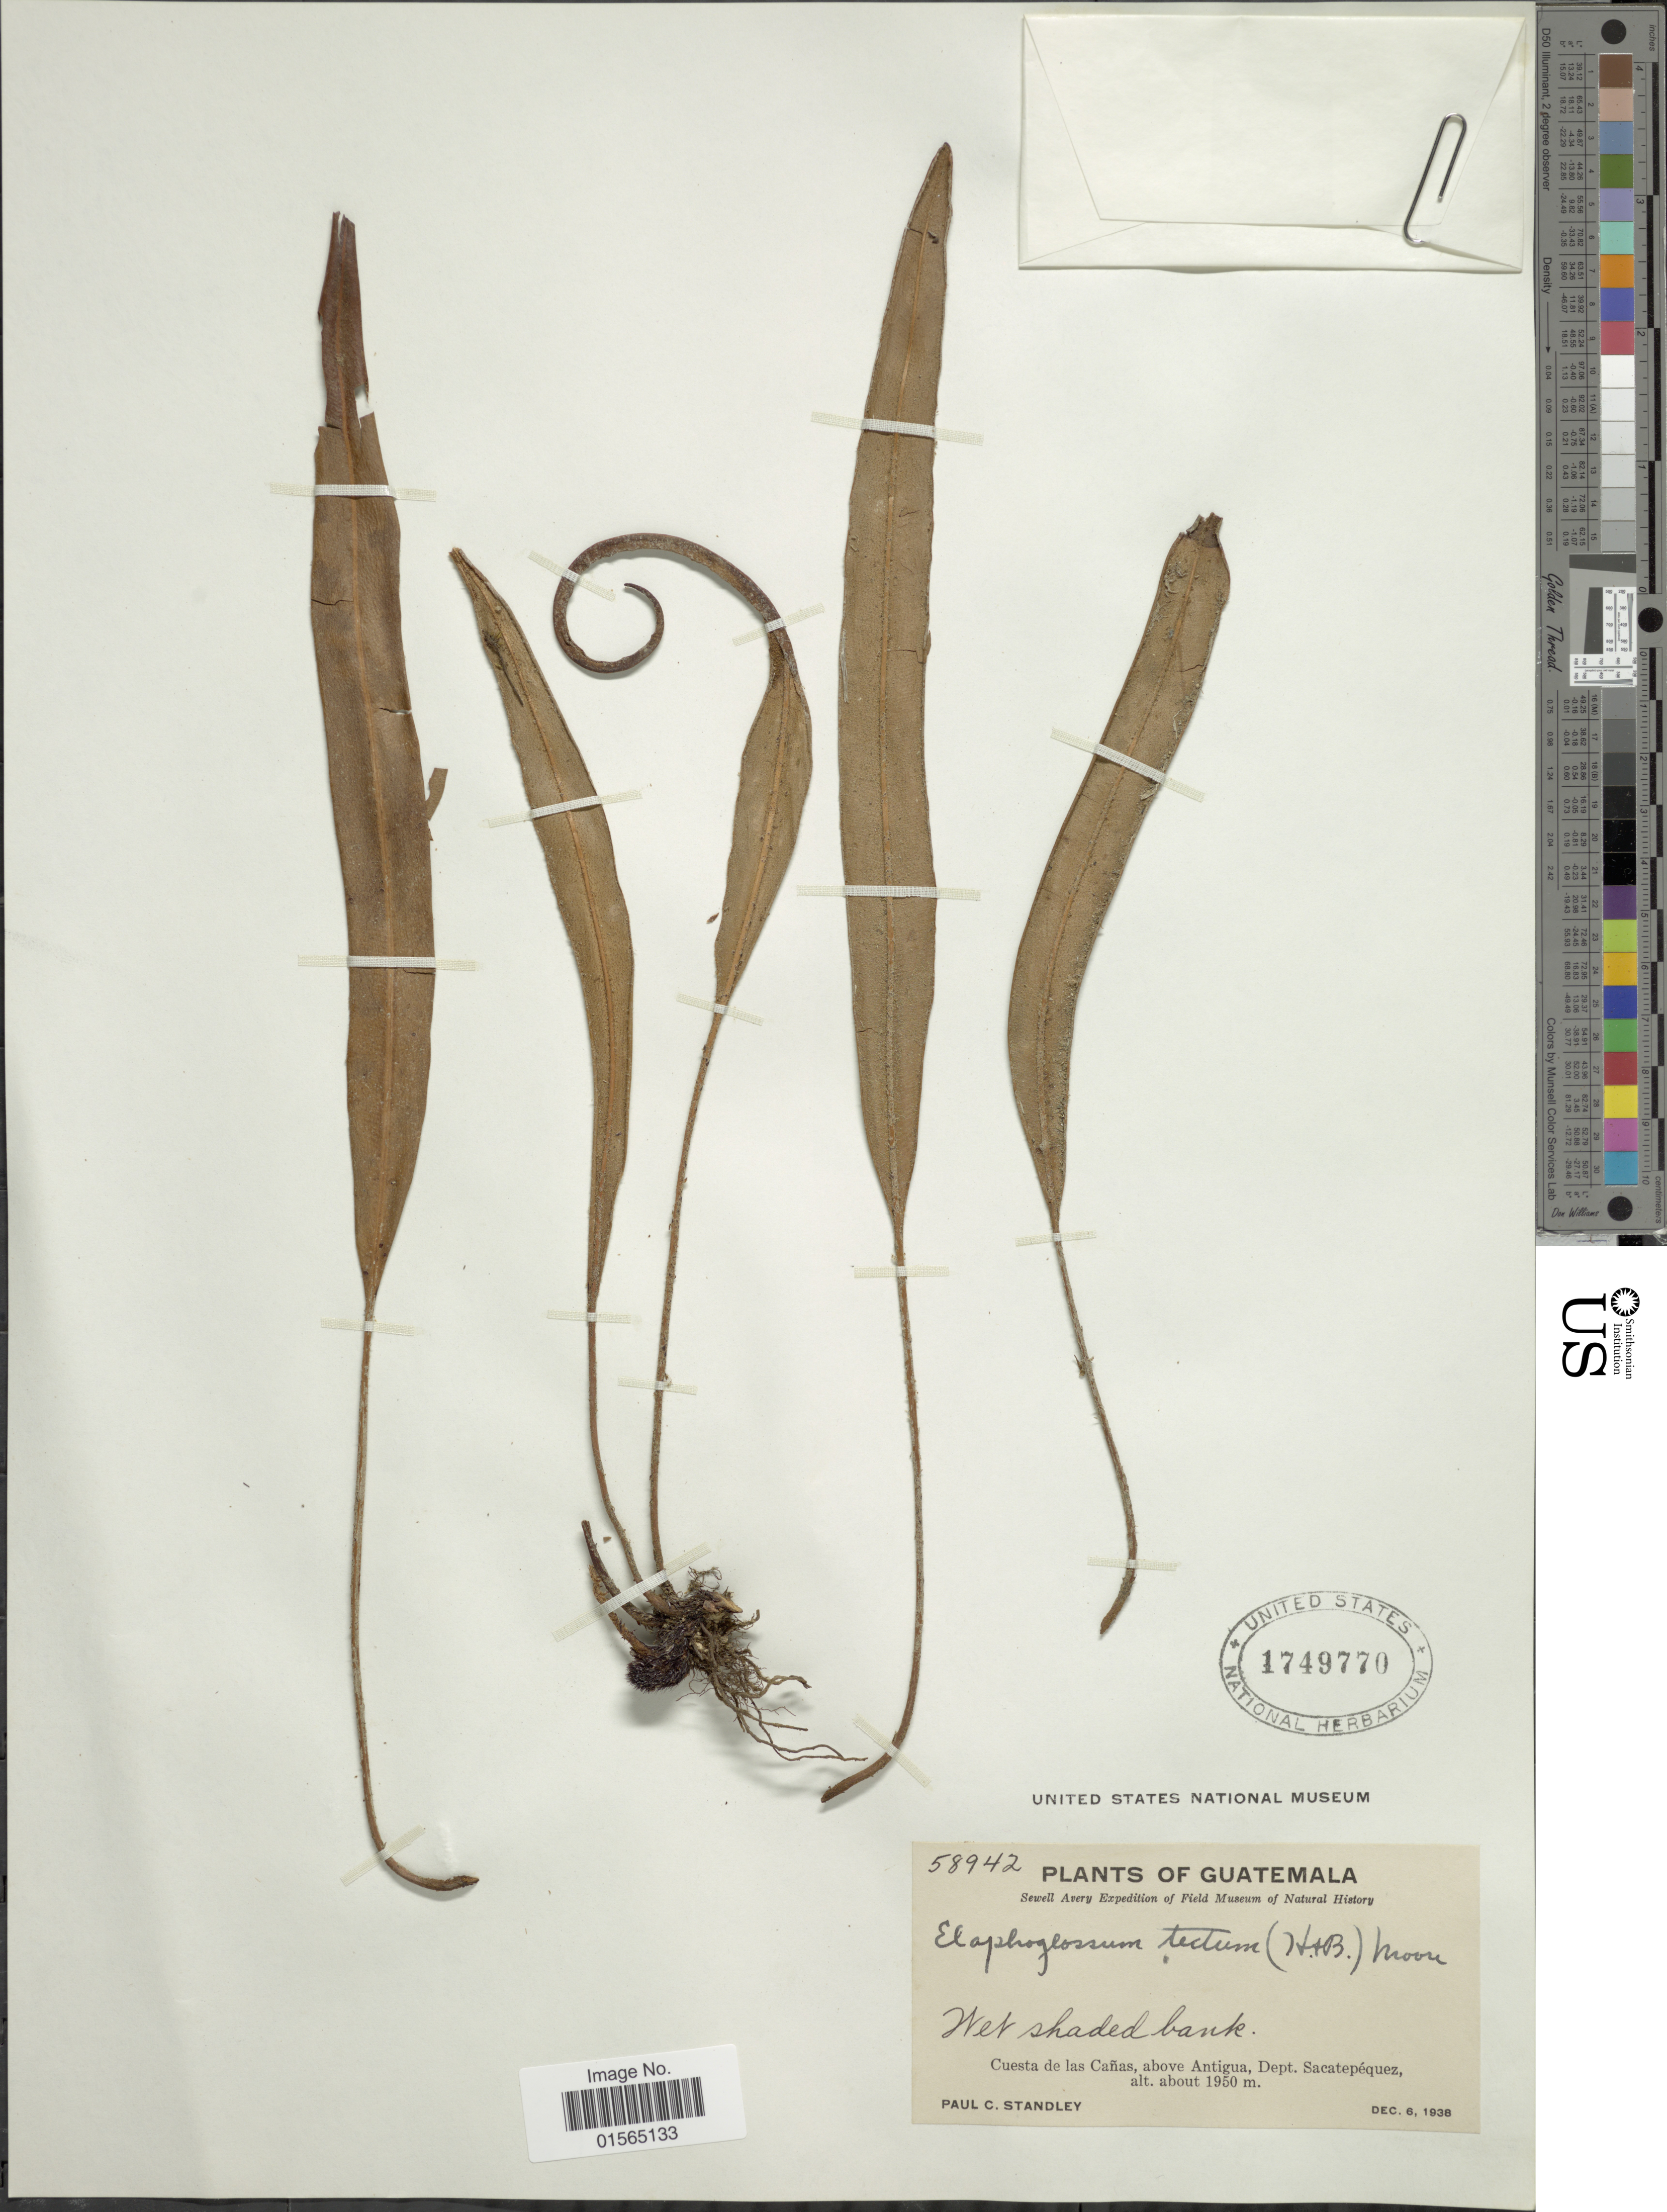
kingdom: Plantae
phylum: Tracheophyta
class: Polypodiopsida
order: Polypodiales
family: Dryopteridaceae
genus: Elaphoglossum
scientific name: Elaphoglossum tectum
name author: (Humb. & Bonpl.) Moore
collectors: P. C. Standley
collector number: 58942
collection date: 1938-12-06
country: Guatemala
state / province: Sacatepéquez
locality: Cuesta de las Canas, above Antigua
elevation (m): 1950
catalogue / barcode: US 1749770